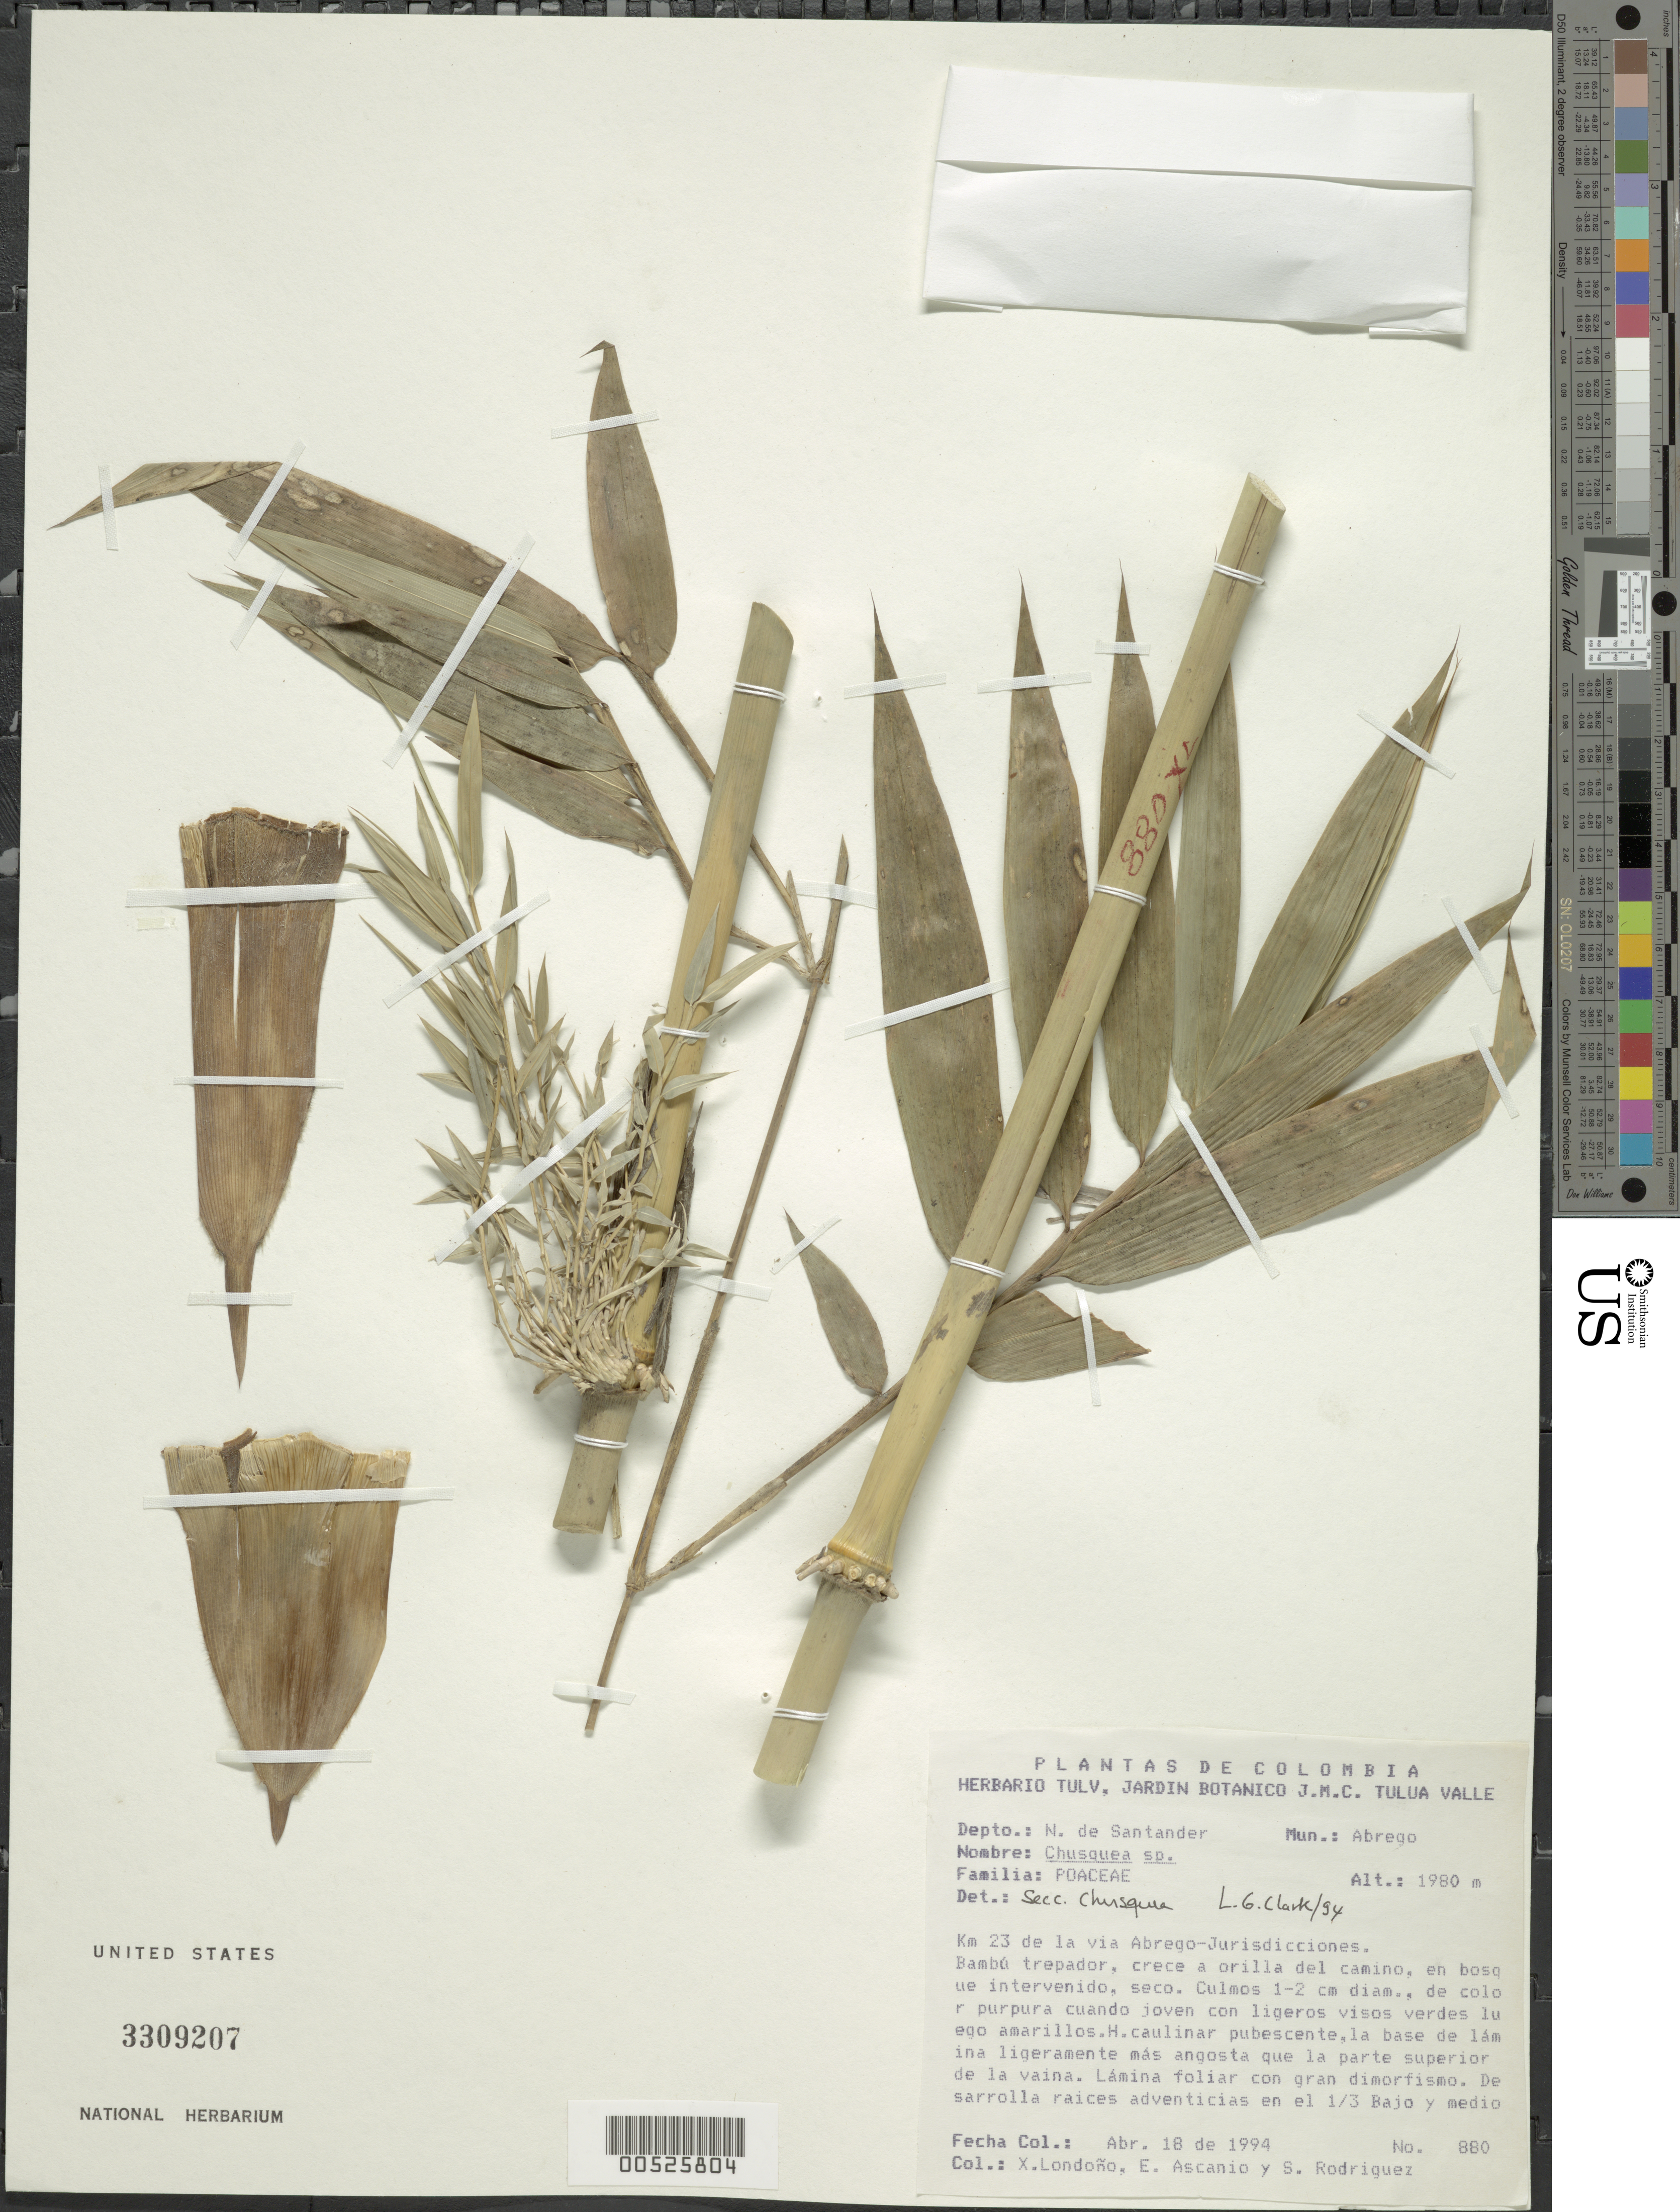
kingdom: Plantae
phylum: Tracheophyta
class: Liliopsida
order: Poales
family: Poaceae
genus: Chusquea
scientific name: Chusquea sp.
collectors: X. Londoño, E. Ascanio & S. Rodriguez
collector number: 880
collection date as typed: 18 Apr 1994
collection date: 1994-04-18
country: Colombia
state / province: Santander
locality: Abrego Mun. (?), km 23 de la via Abrego - Jurisdicciones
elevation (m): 1980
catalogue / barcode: US 3309207